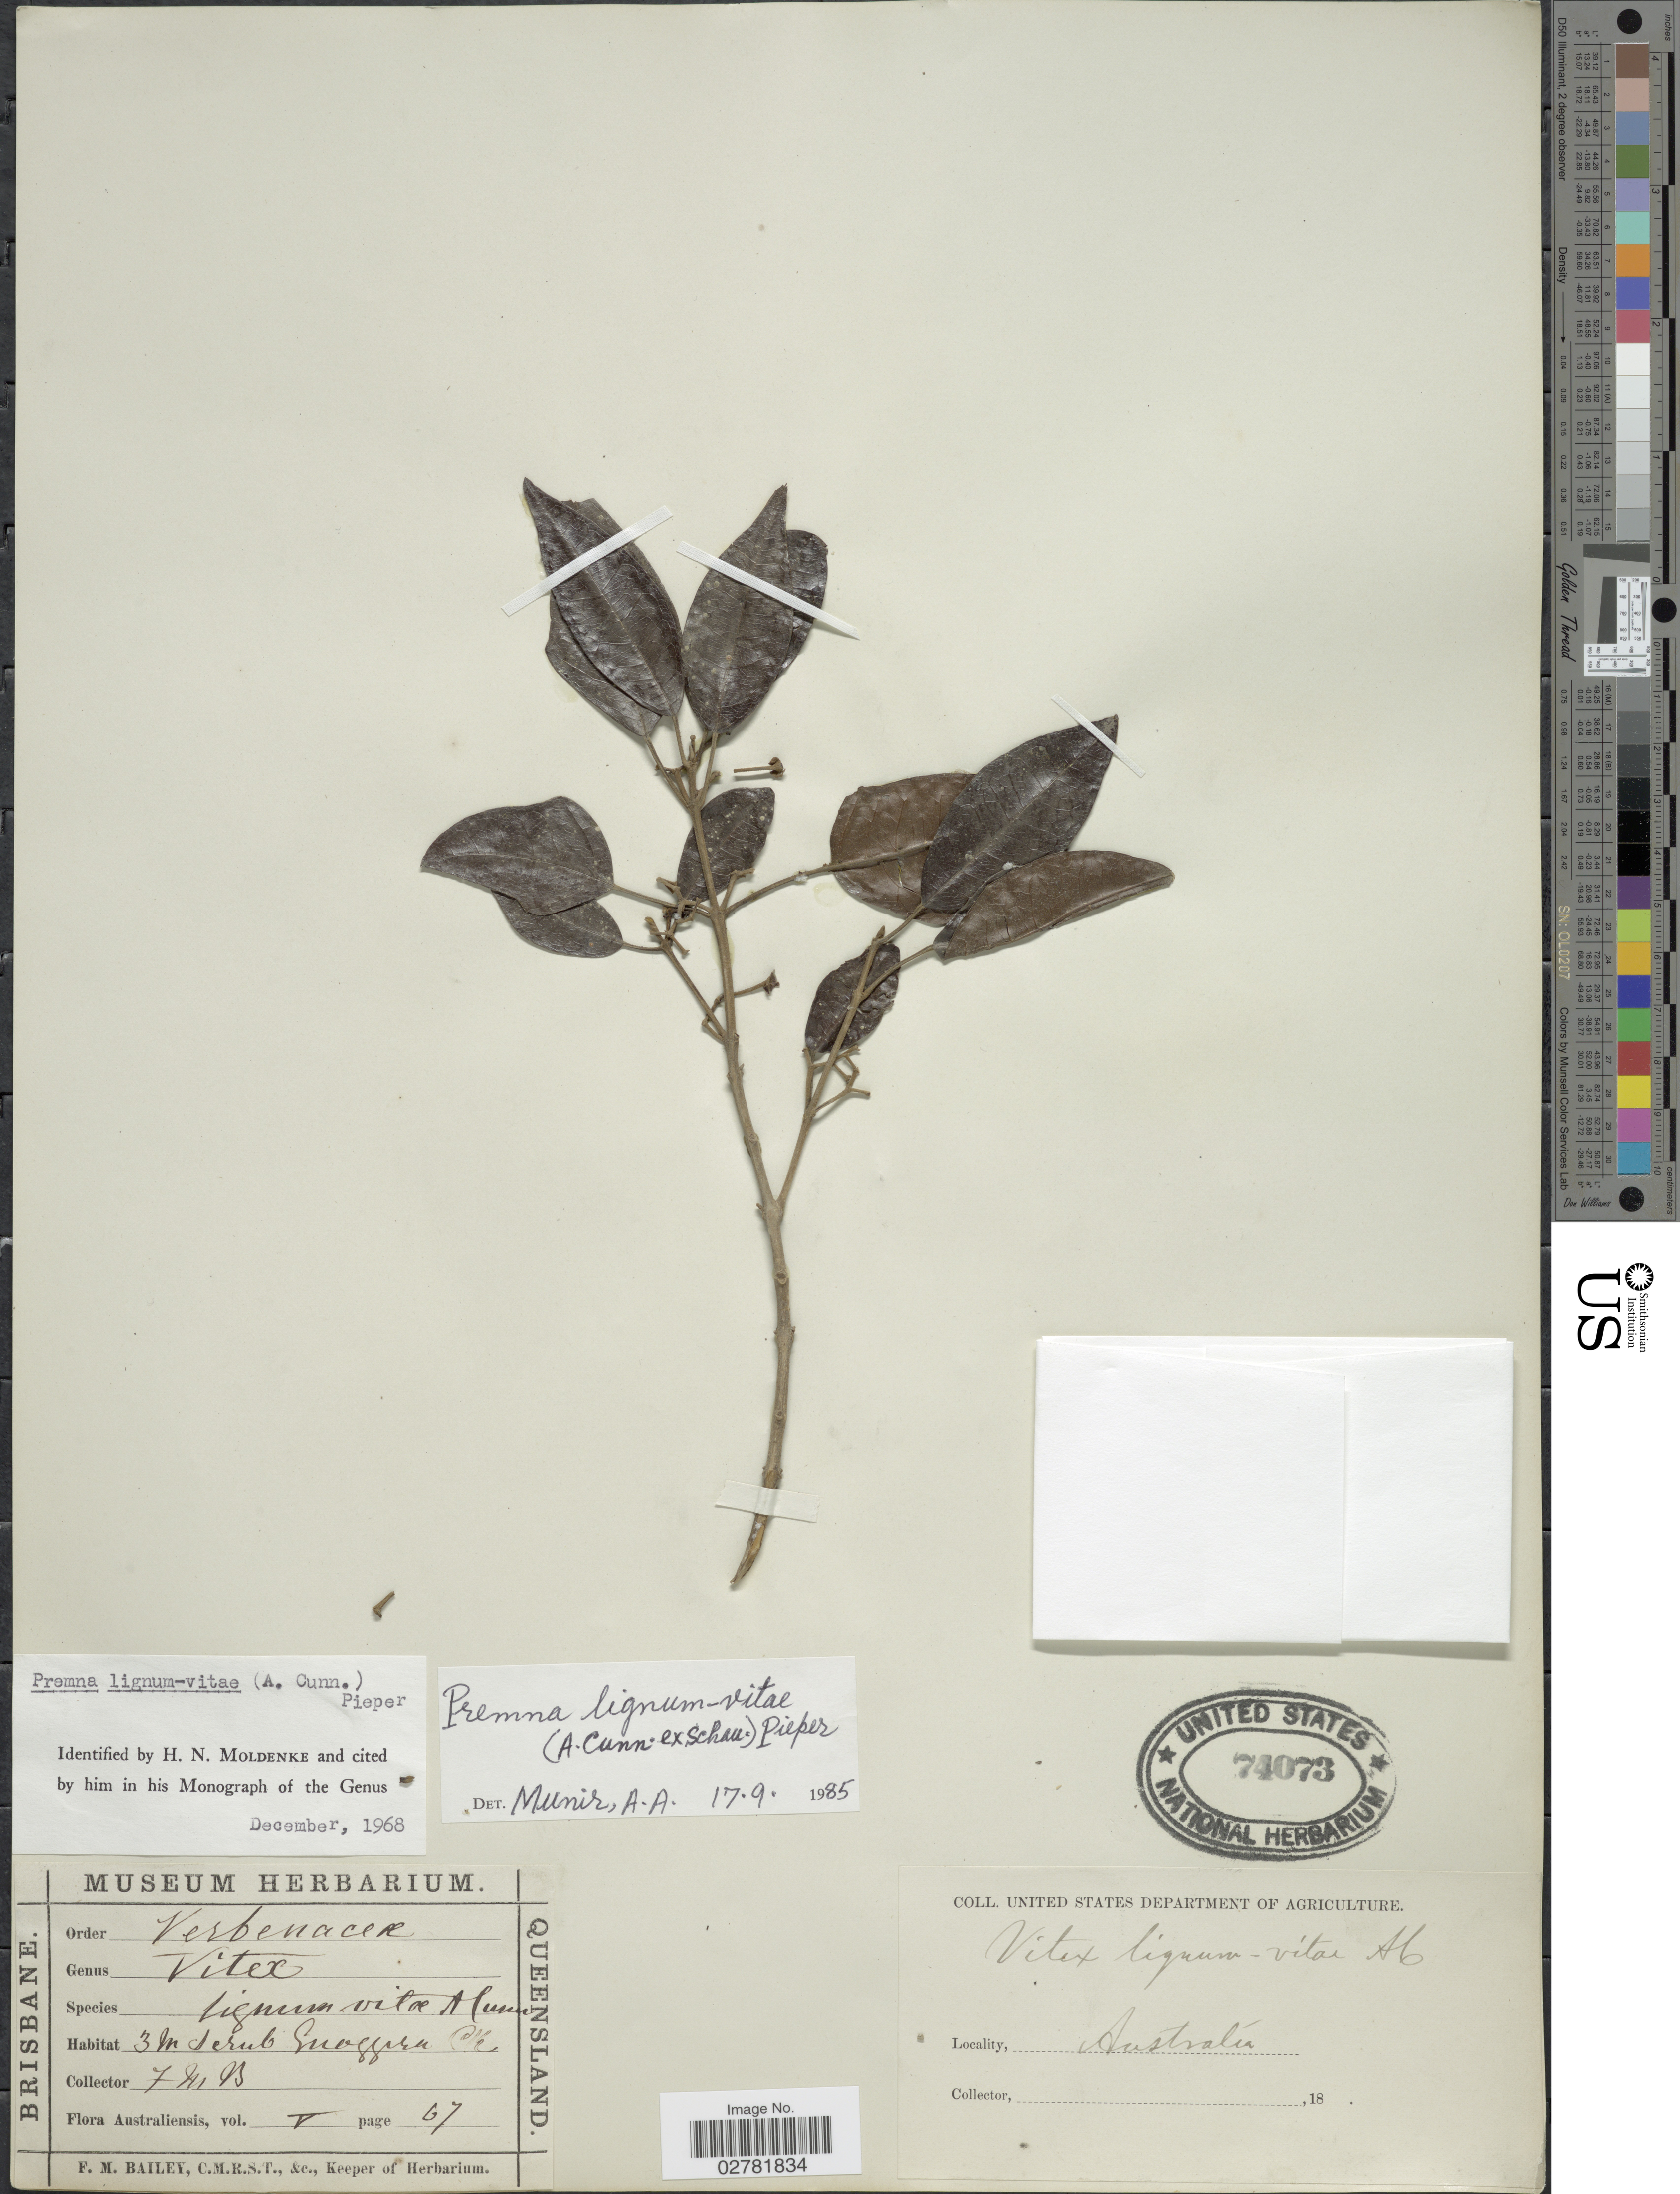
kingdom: Plantae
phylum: Tracheophyta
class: Magnoliopsida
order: Lamiales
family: Lamiaceae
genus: Vitex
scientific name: Vitex lignum-vitae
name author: A. Cunn. ex Schauer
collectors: F. M. Bailey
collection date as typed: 18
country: Australia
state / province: Queensland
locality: Enoggera Ck.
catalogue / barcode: US 74073